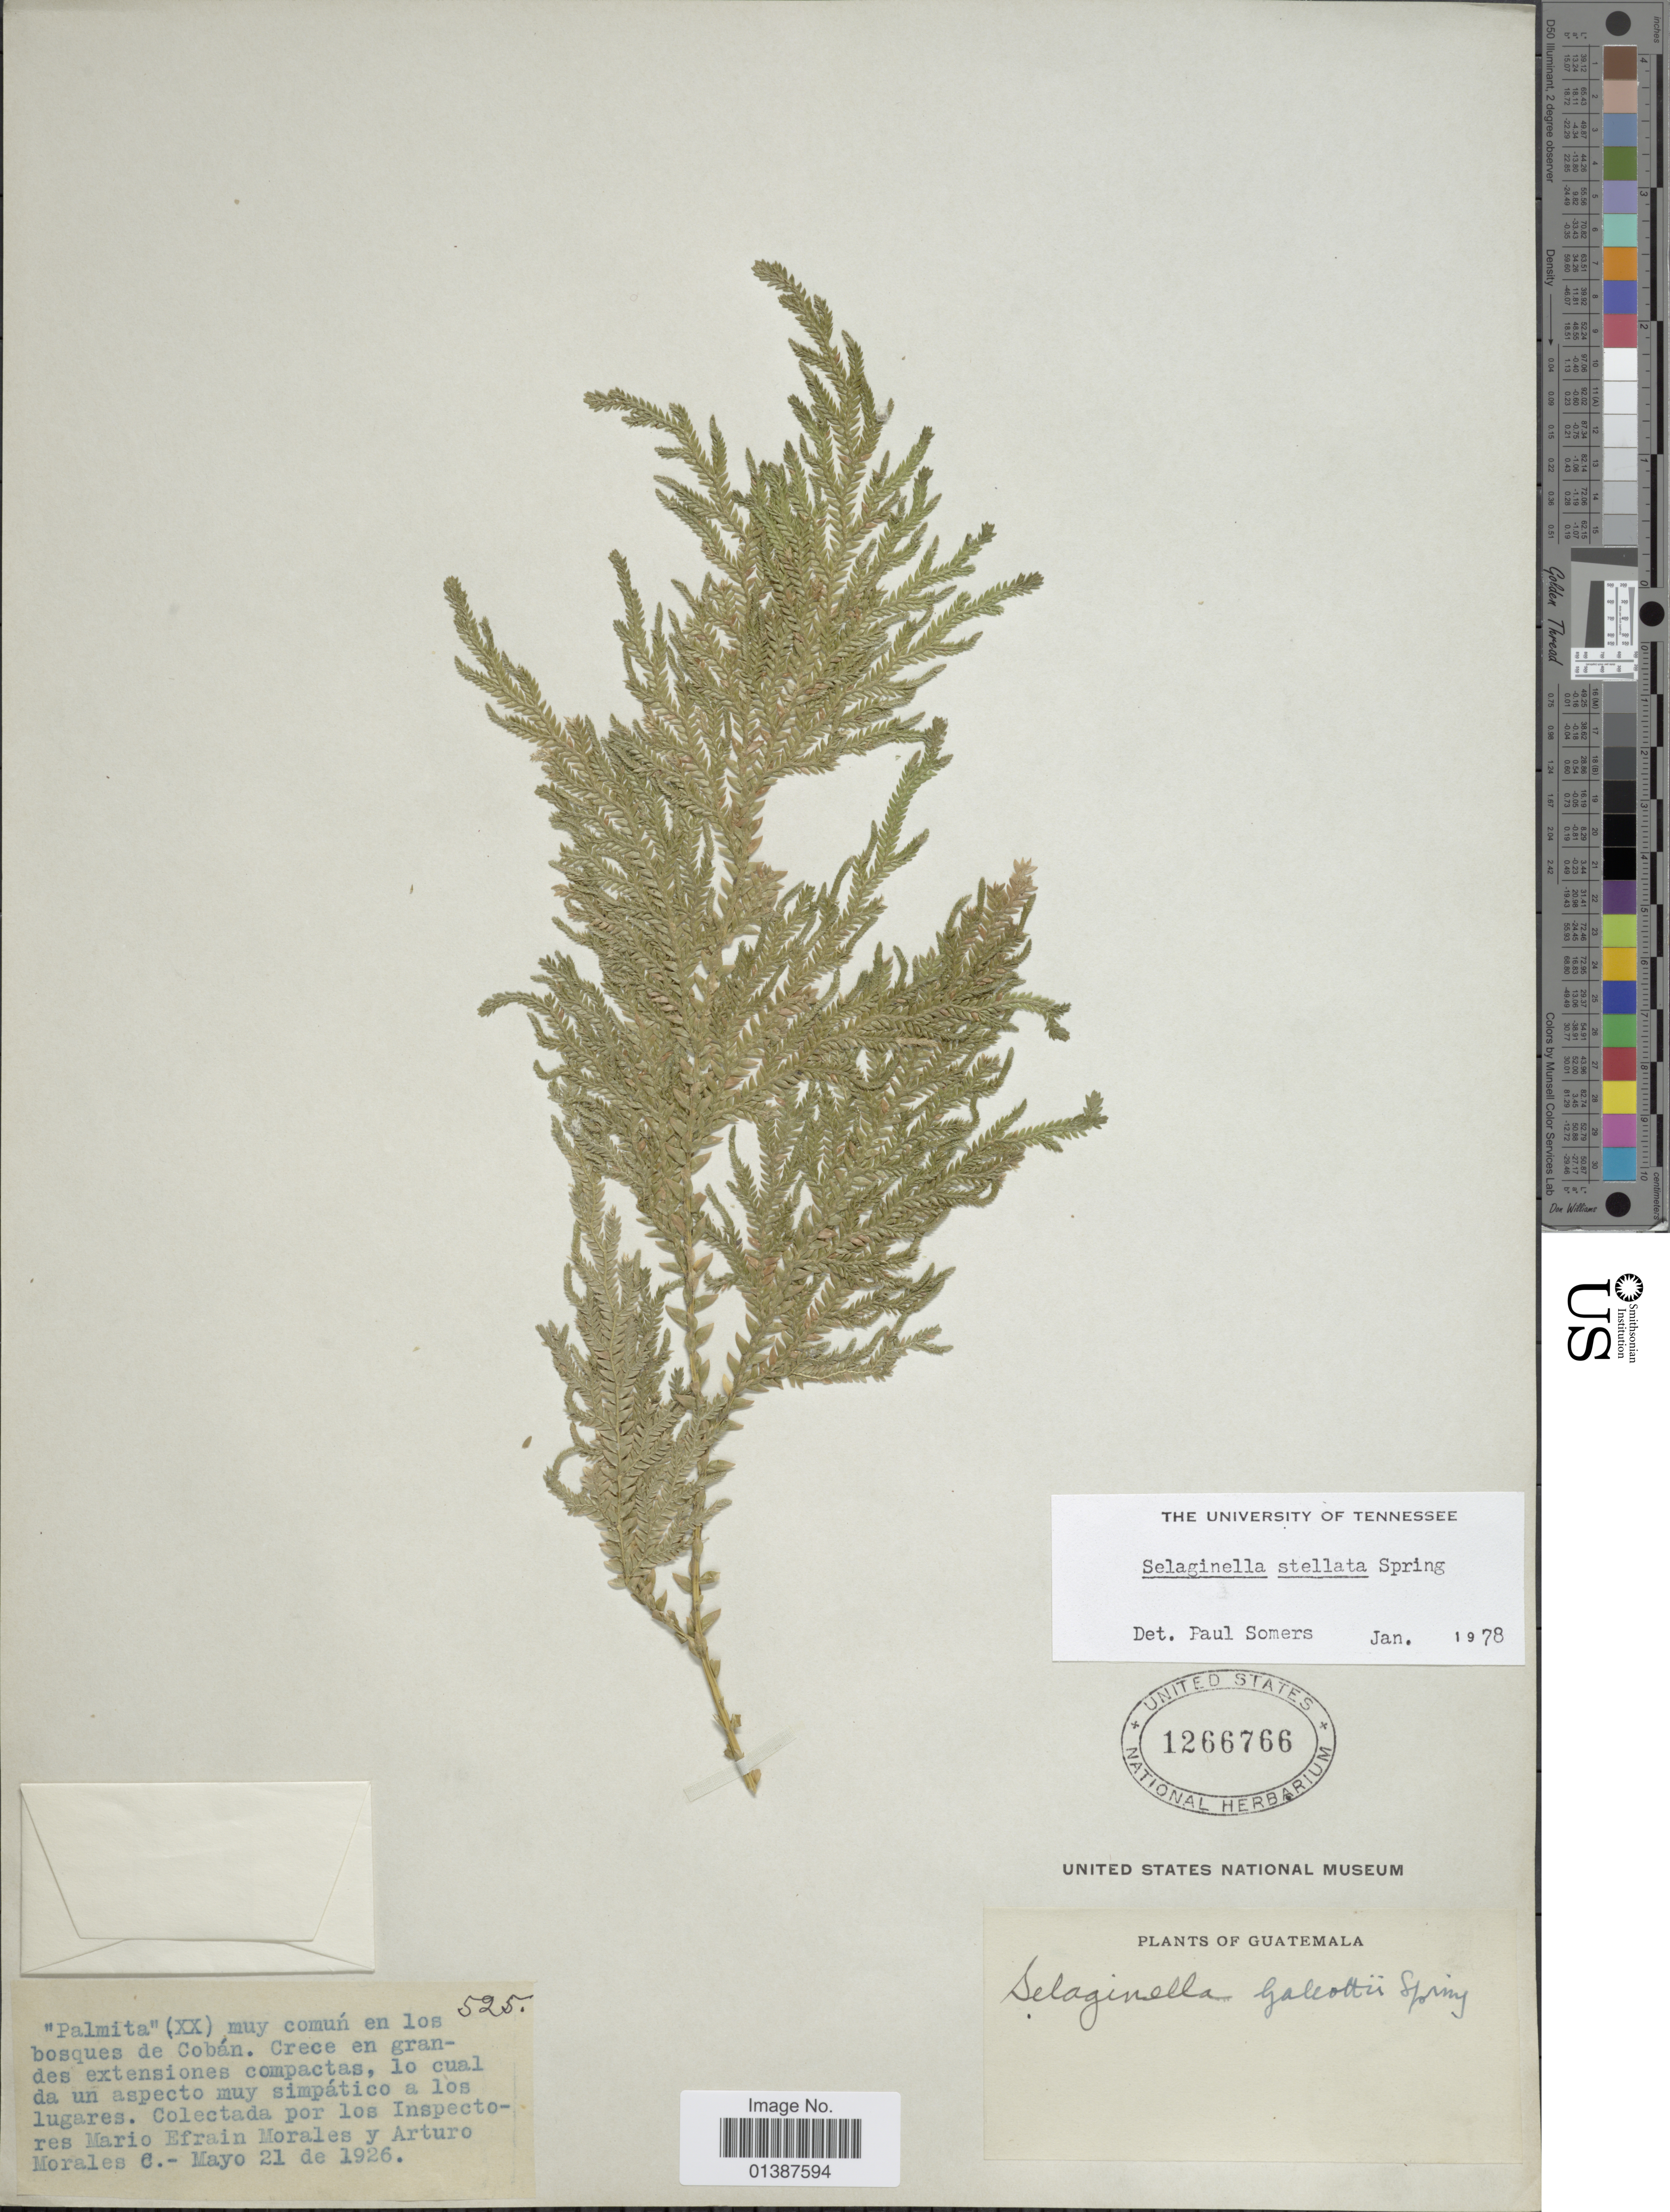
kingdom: Plantae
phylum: Tracheophyta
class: Lycopodiopsida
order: Selaginellales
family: Selaginellaceae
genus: Selaginella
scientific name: Selaginella galeottii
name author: Spring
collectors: M. Morales & A. Morales C.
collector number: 525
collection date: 1926-05-21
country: Guatemala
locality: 'Palmita' (XX) muy comun en los bosques de Cobán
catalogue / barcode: US 1266766